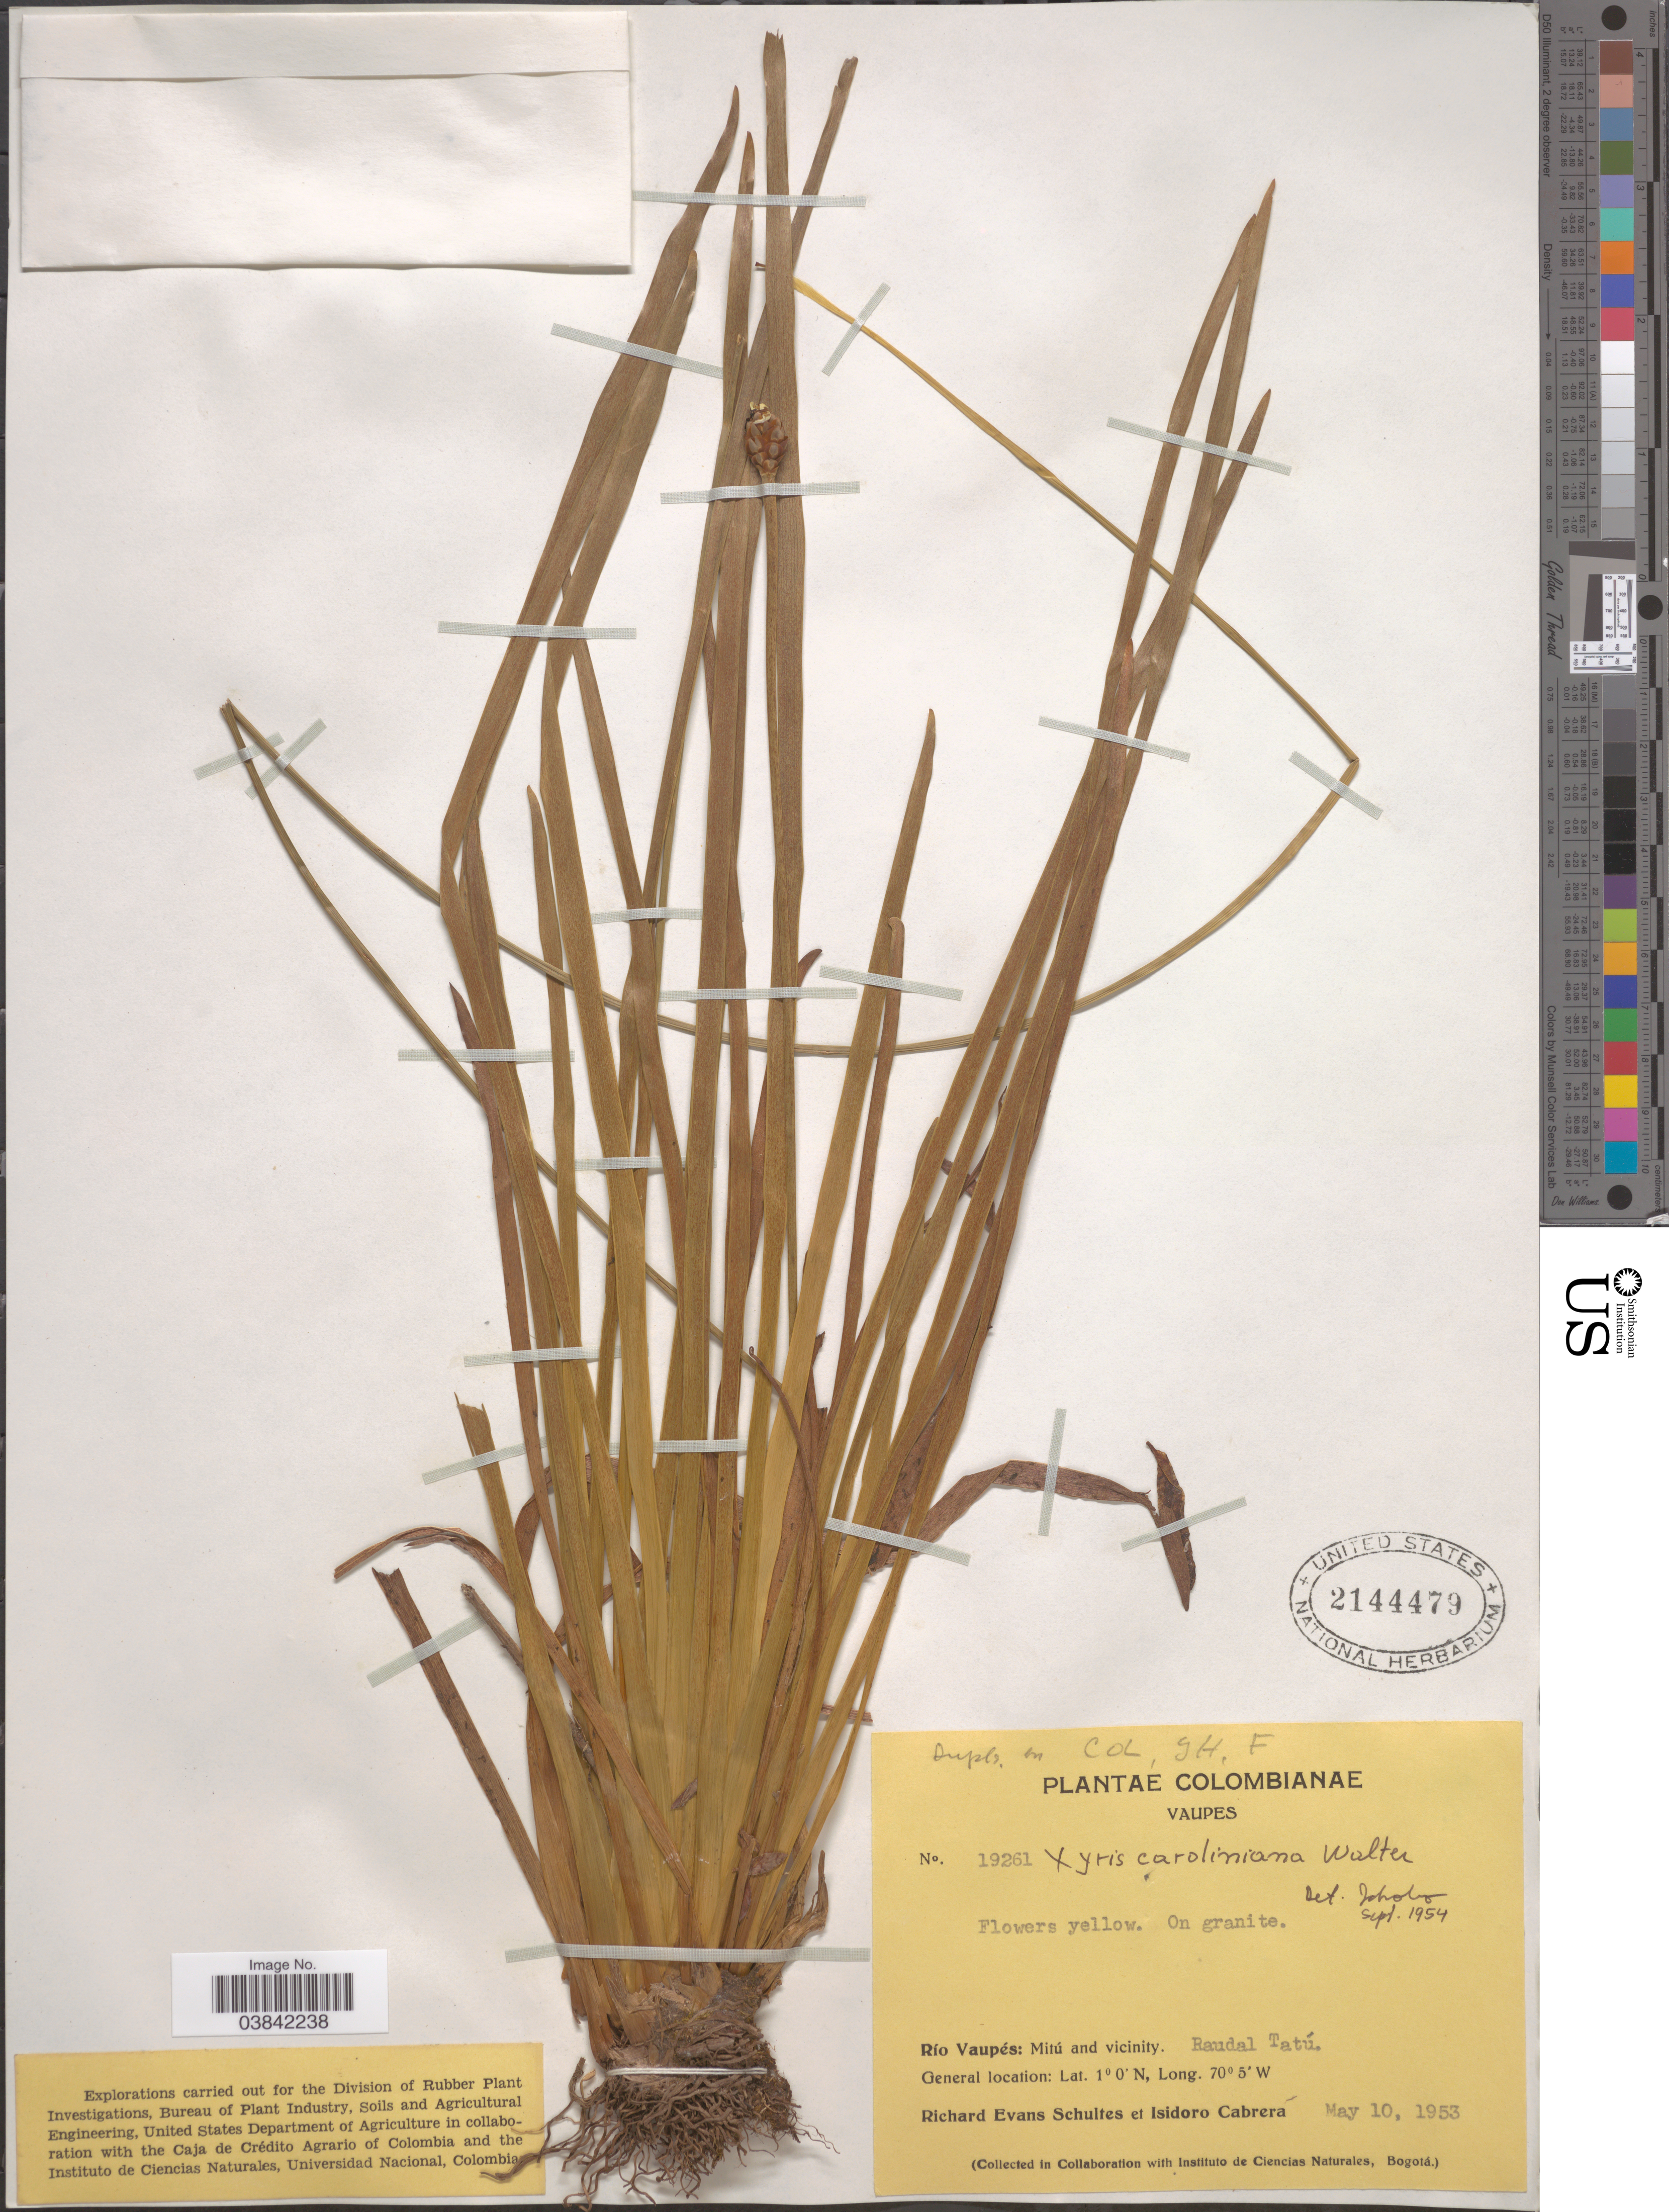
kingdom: Plantae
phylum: Tracheophyta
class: Liliopsida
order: Poales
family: Xyridaceae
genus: Xyris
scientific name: Xyris jupicai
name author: Rich.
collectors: R. E. Schultes & I. Cabrera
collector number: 19261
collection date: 1953-05-10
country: Colombia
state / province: Vaupés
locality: Río Vaupés: Mitú and vicinity. Raudal Tatú.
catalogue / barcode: US 2144479